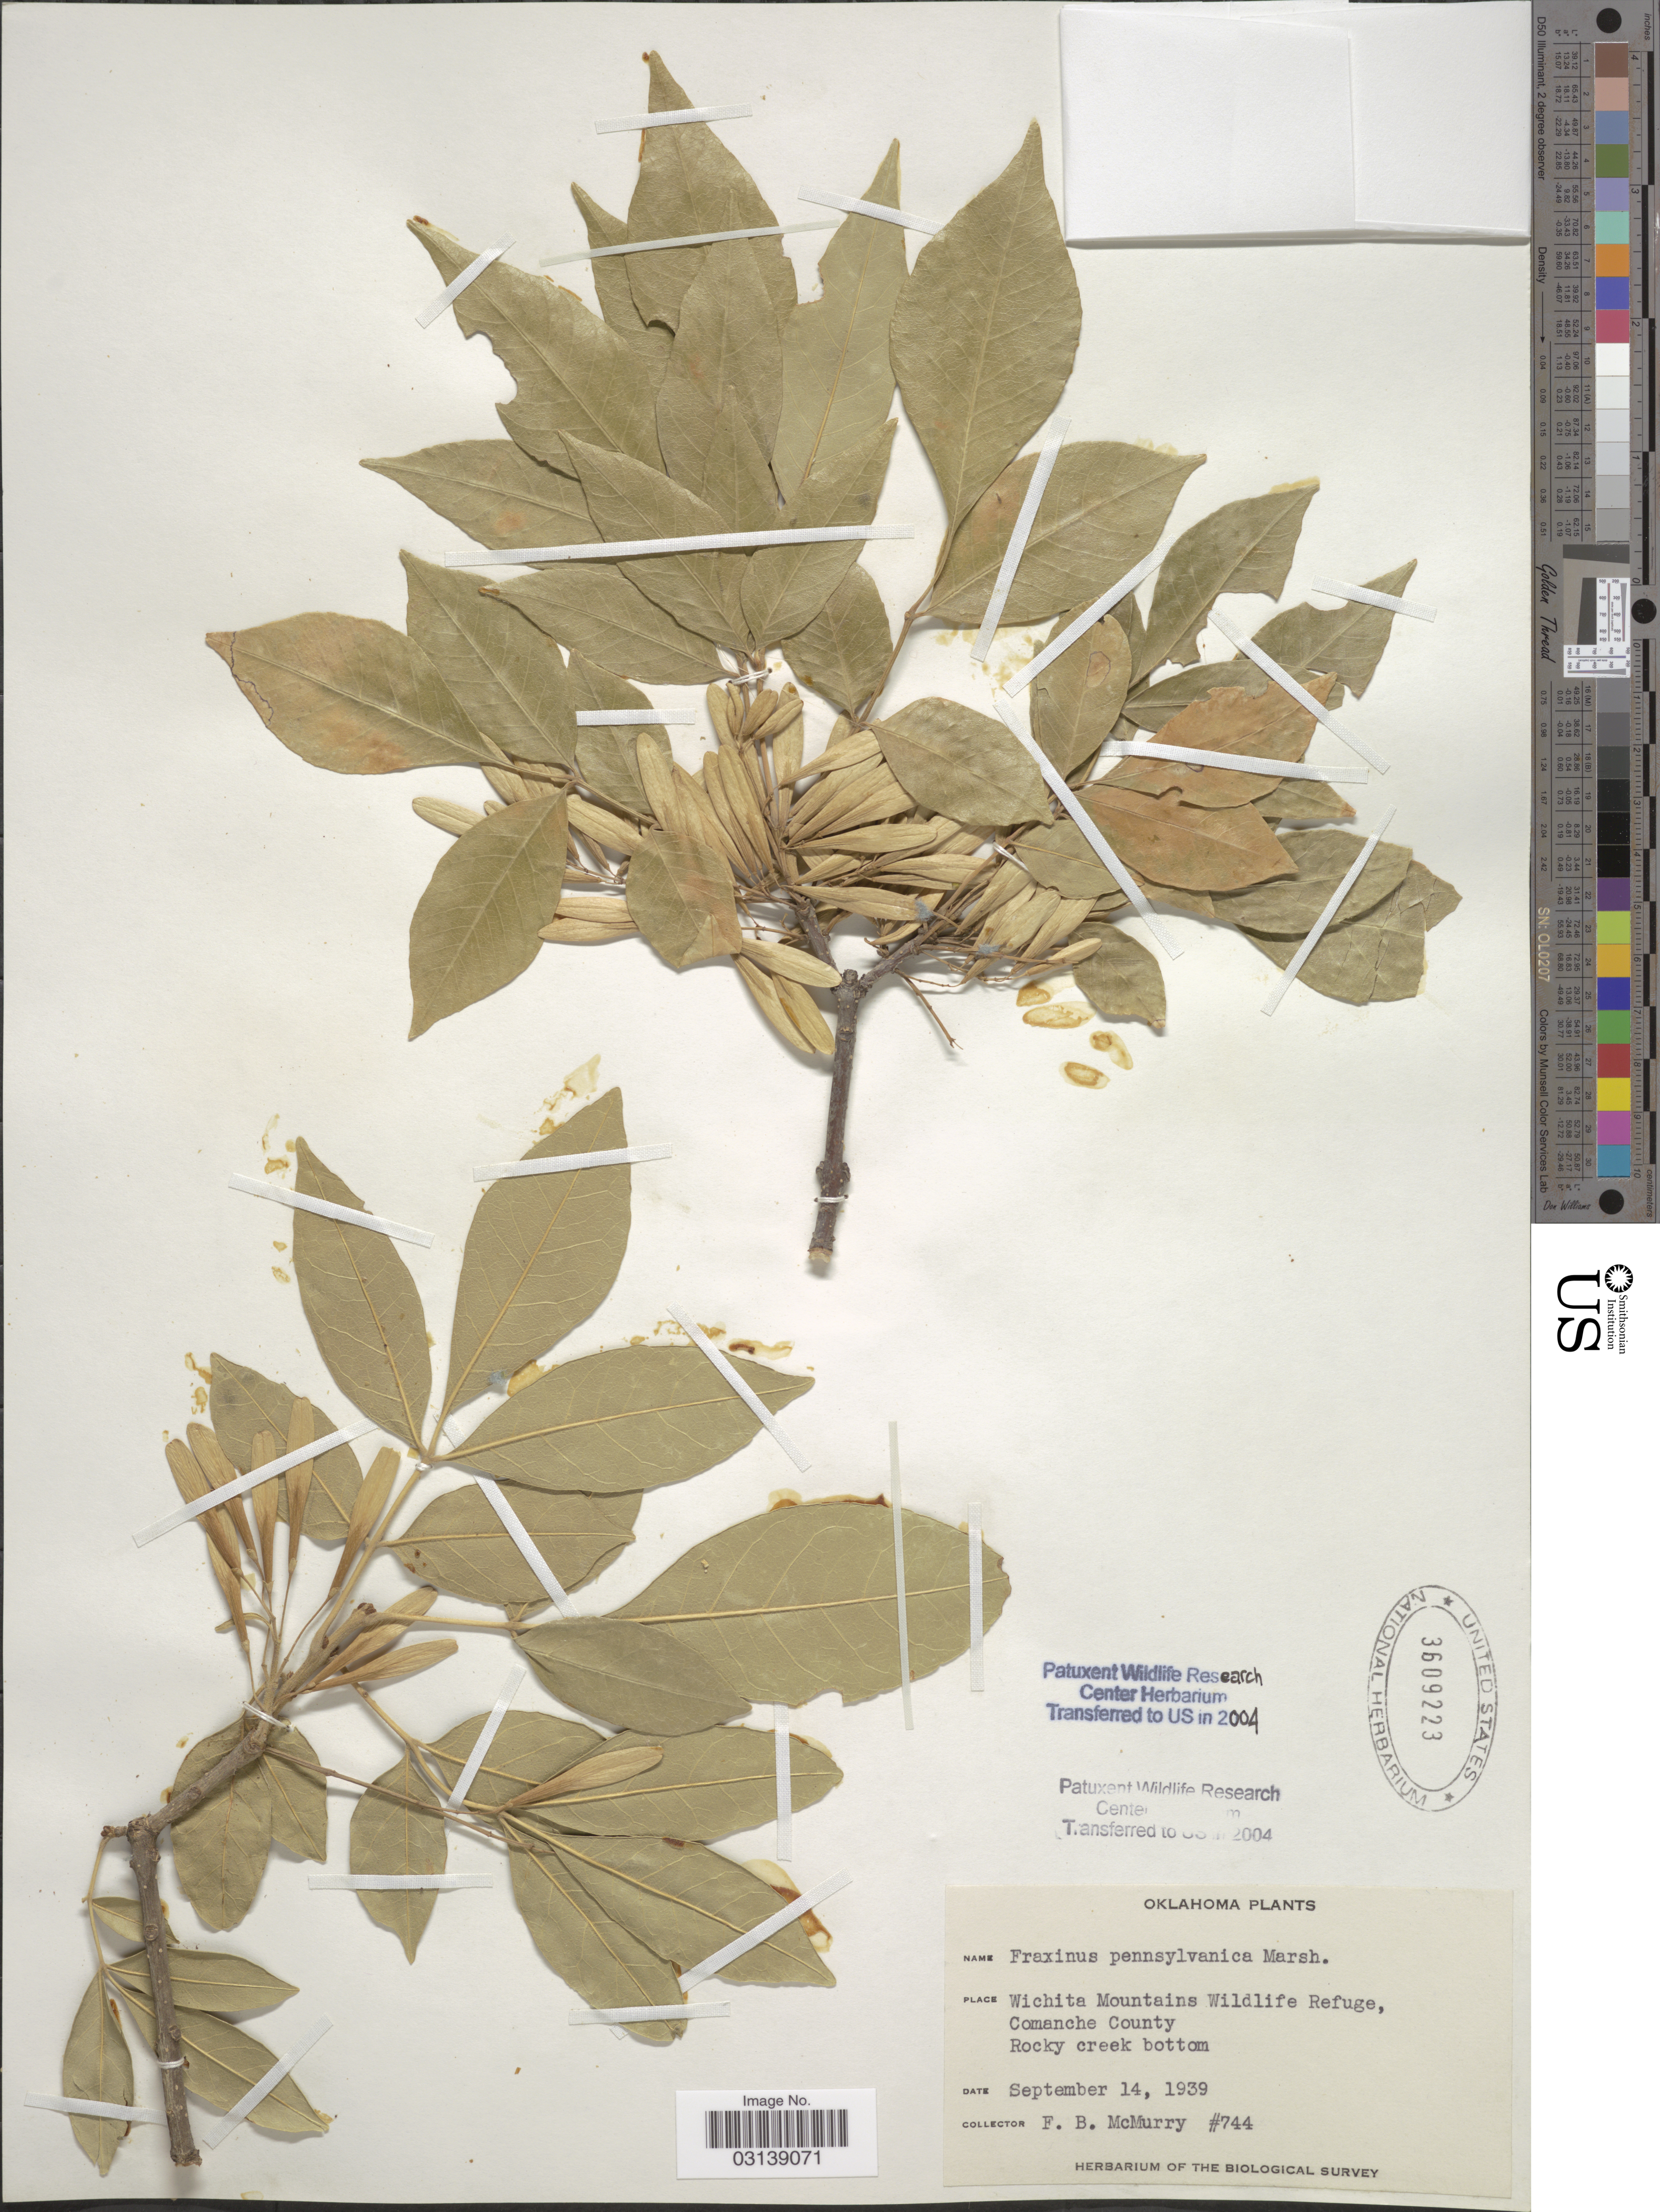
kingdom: Plantae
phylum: Tracheophyta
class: Magnoliopsida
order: Lamiales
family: Oleaceae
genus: Fraxinus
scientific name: Fraxinus pennsylvanica var. pubescens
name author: (Lam.) Lingelsh.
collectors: F. B. McMurry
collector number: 744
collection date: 1939-09-14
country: United States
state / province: Oklahoma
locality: Wichita Mountains Wildlife Refuge, Comanche County.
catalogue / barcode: US 3609223